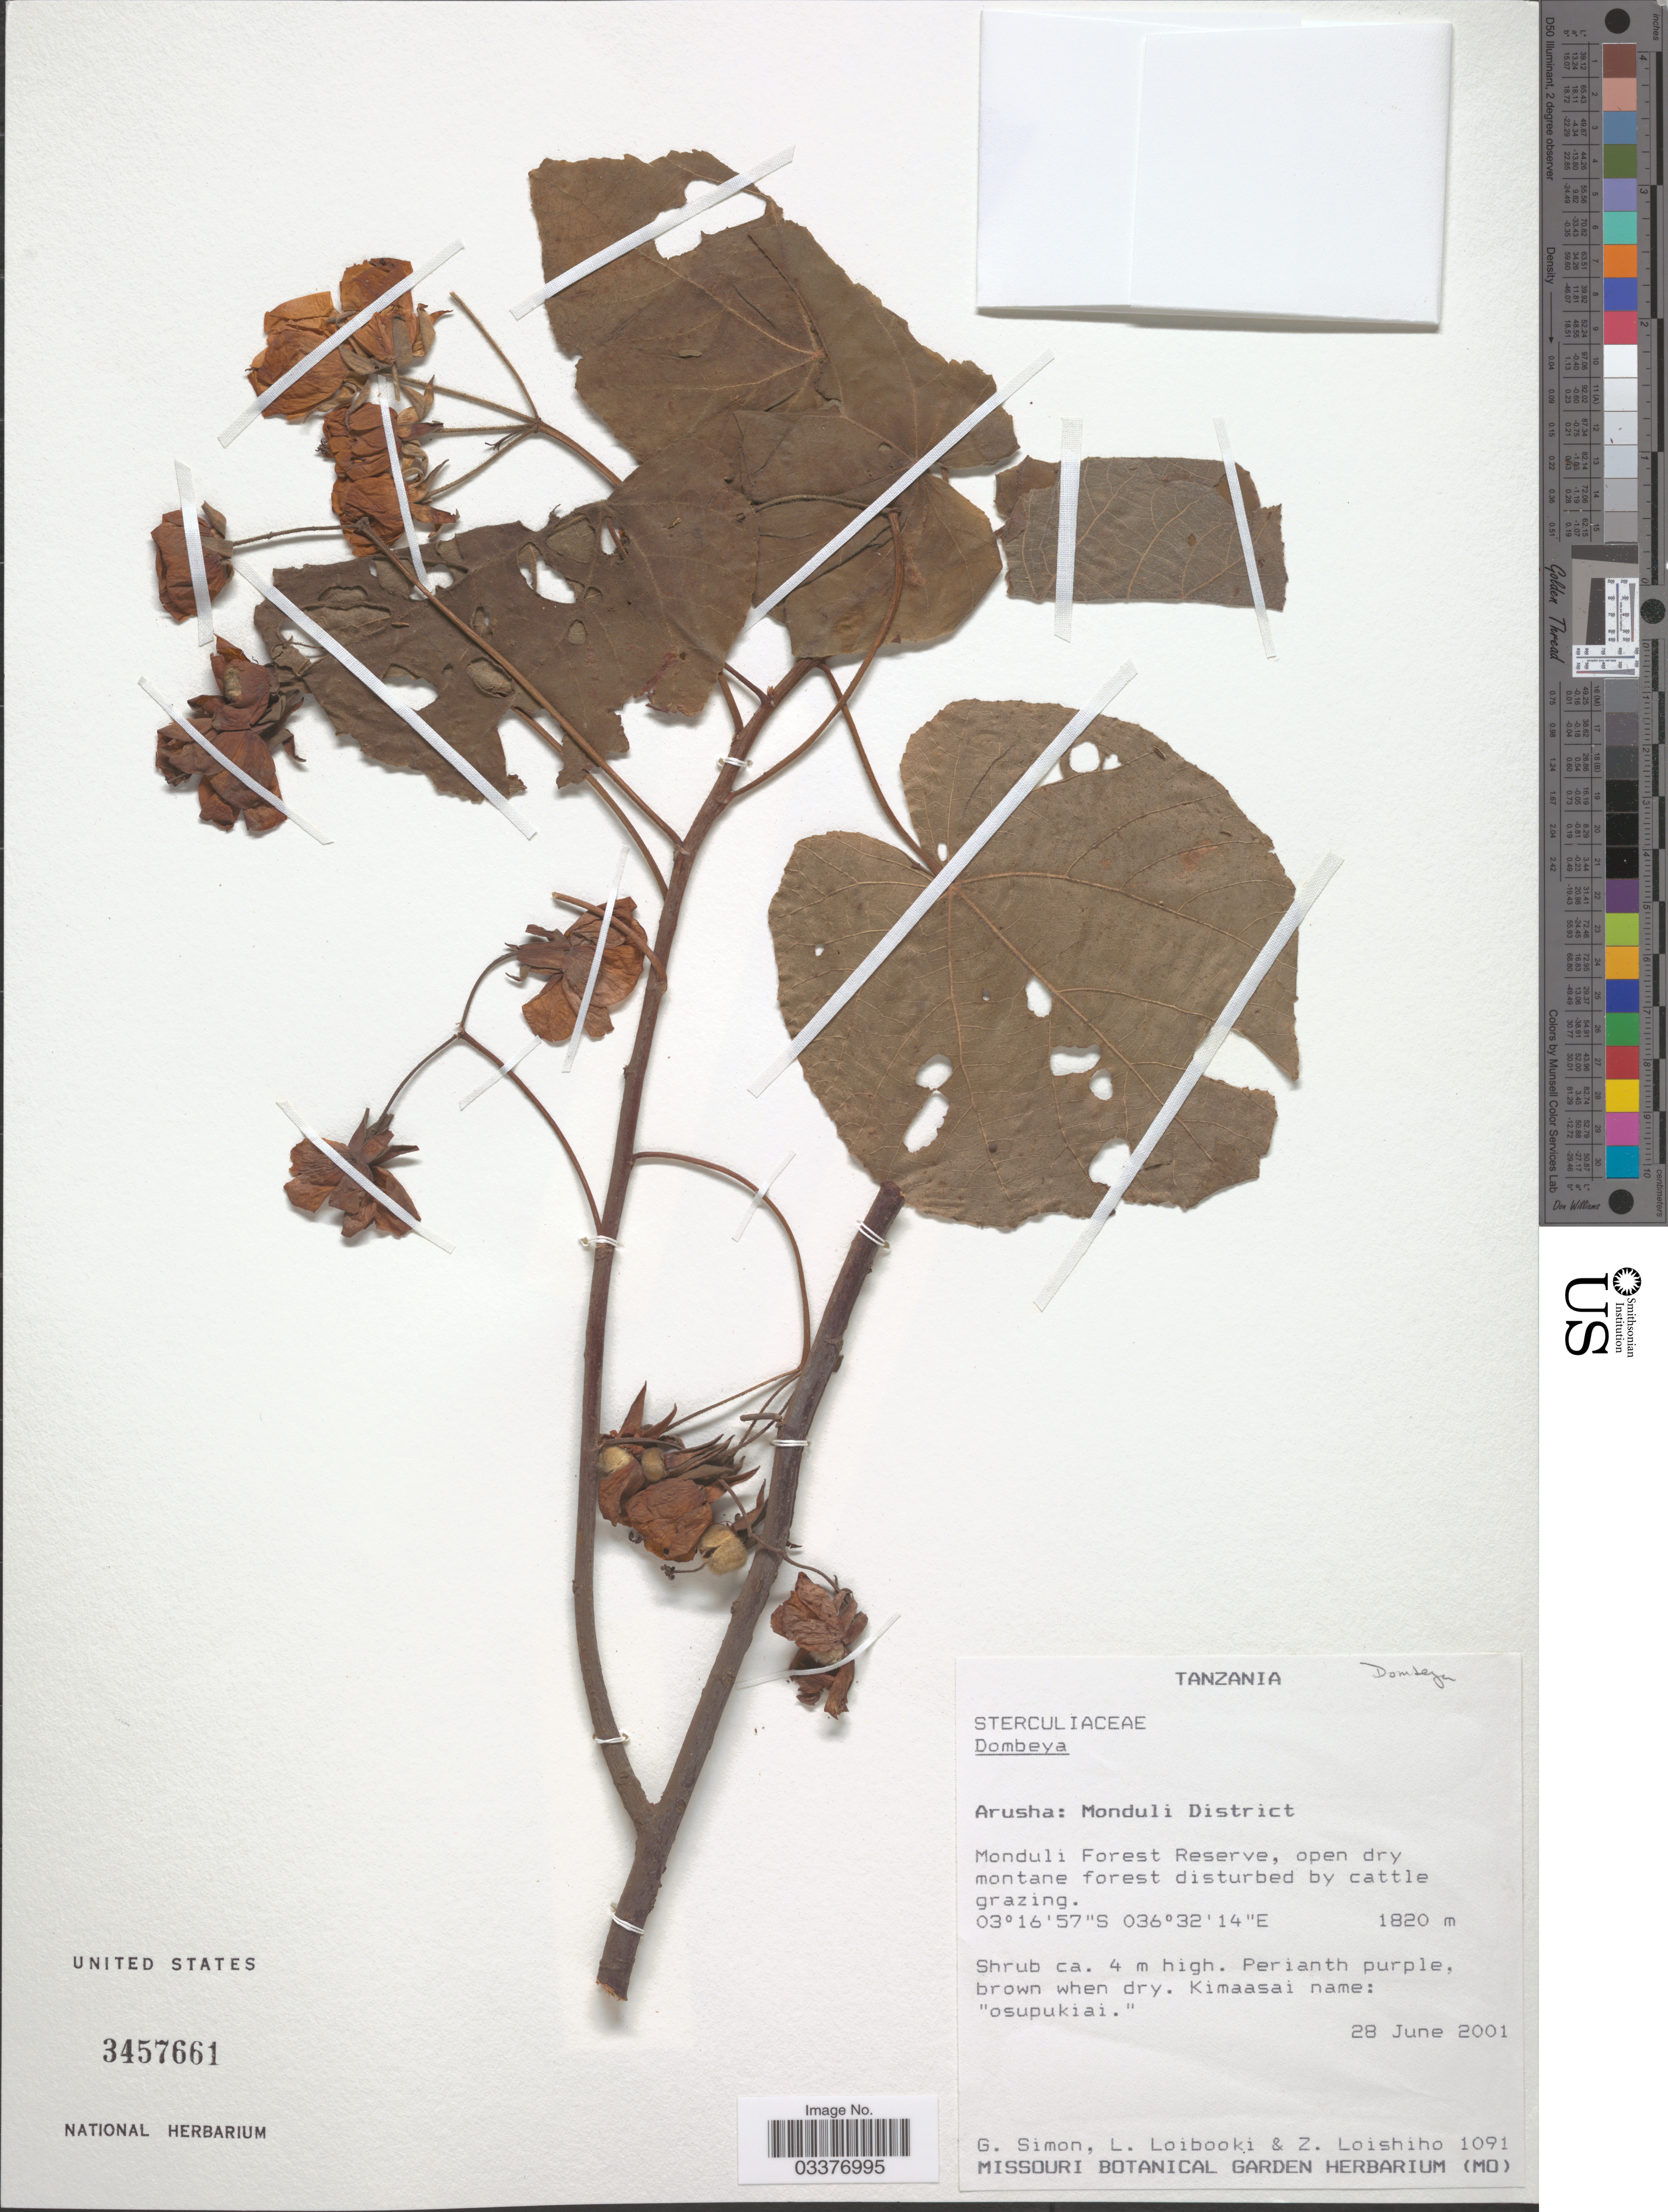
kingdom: Plantae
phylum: Tracheophyta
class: Magnoliopsida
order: Malvales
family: Malvaceae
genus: Dombeya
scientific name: Dombeya sp.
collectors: G. Simon, L. Loibooki & Z. Loishiho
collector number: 1091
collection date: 2001-06-28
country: Tanzania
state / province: Arusha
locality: Monduli District, Monduli Forest Reserve.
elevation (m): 1820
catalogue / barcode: US 3457661